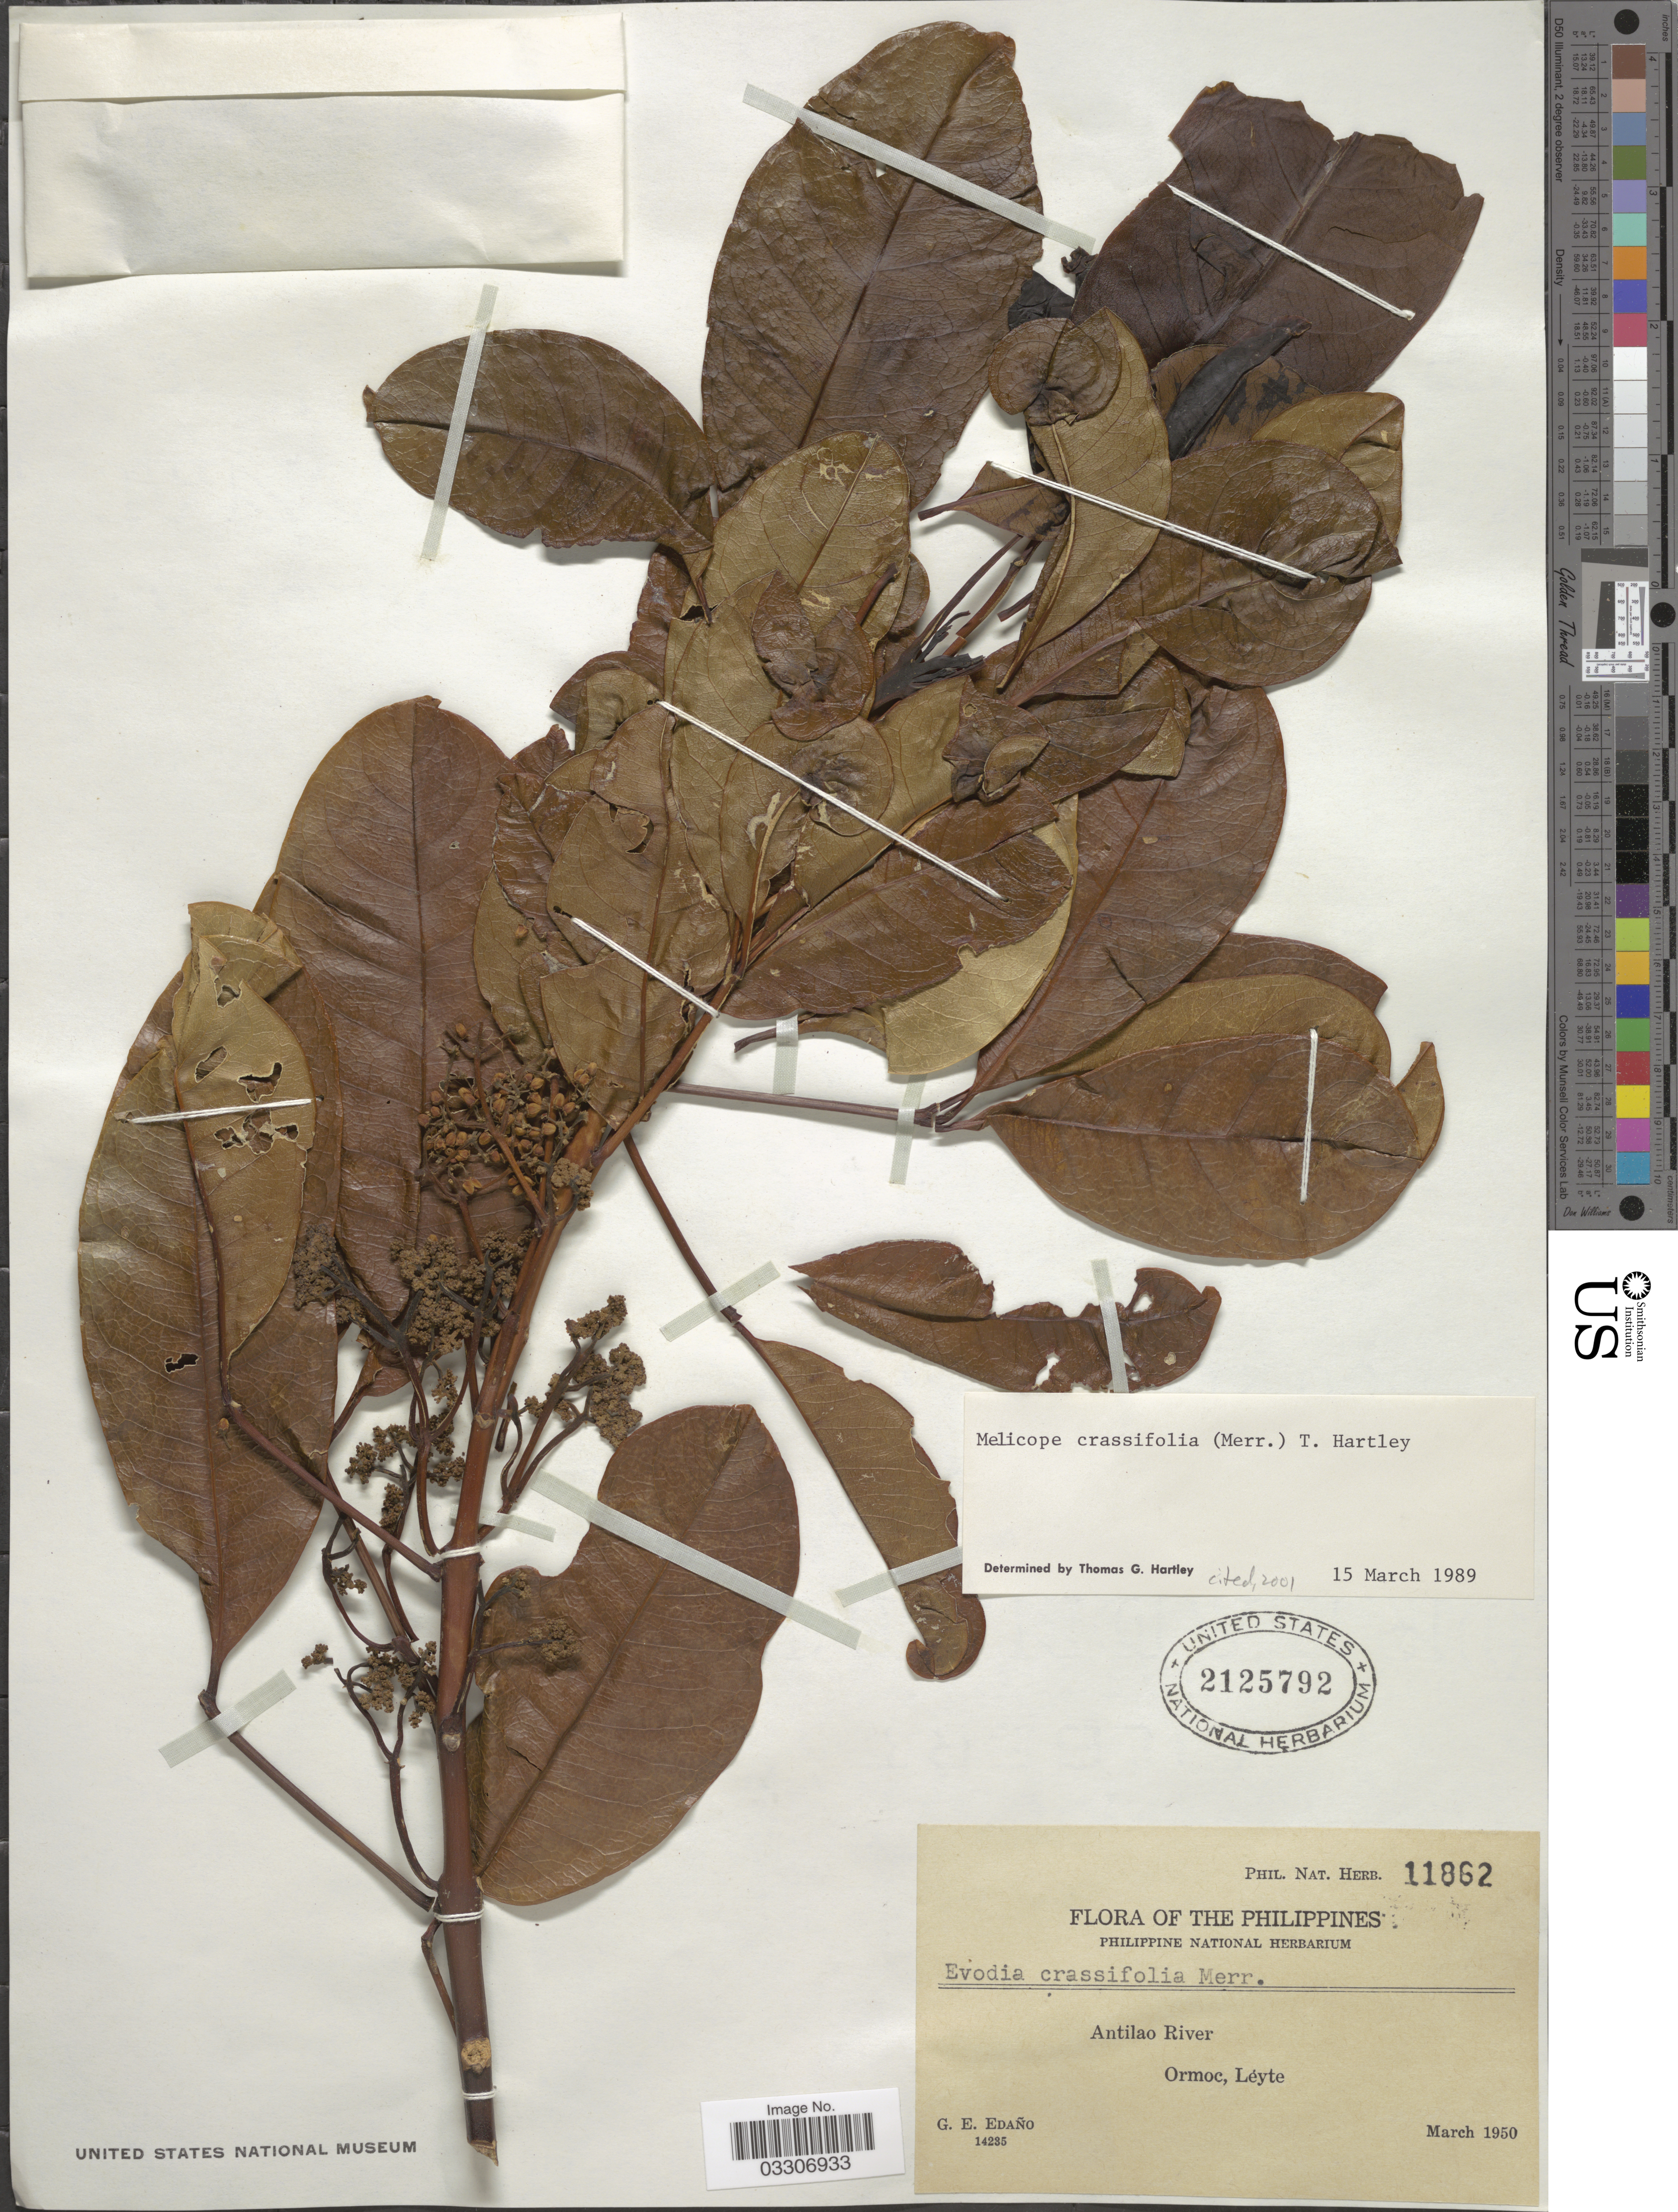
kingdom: Plantae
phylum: Tracheophyta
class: Magnoliopsida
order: Sapindales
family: Rutaceae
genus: Melicope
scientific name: Melicope crassifolia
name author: (Merr.) T.G. Hartley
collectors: G. E. Edaño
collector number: Phil. Nat. Herb. 11862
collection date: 1950-03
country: Philippines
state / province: Eastern Visayas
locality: Antilao River, Ormoc, Leyte.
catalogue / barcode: US 2125792